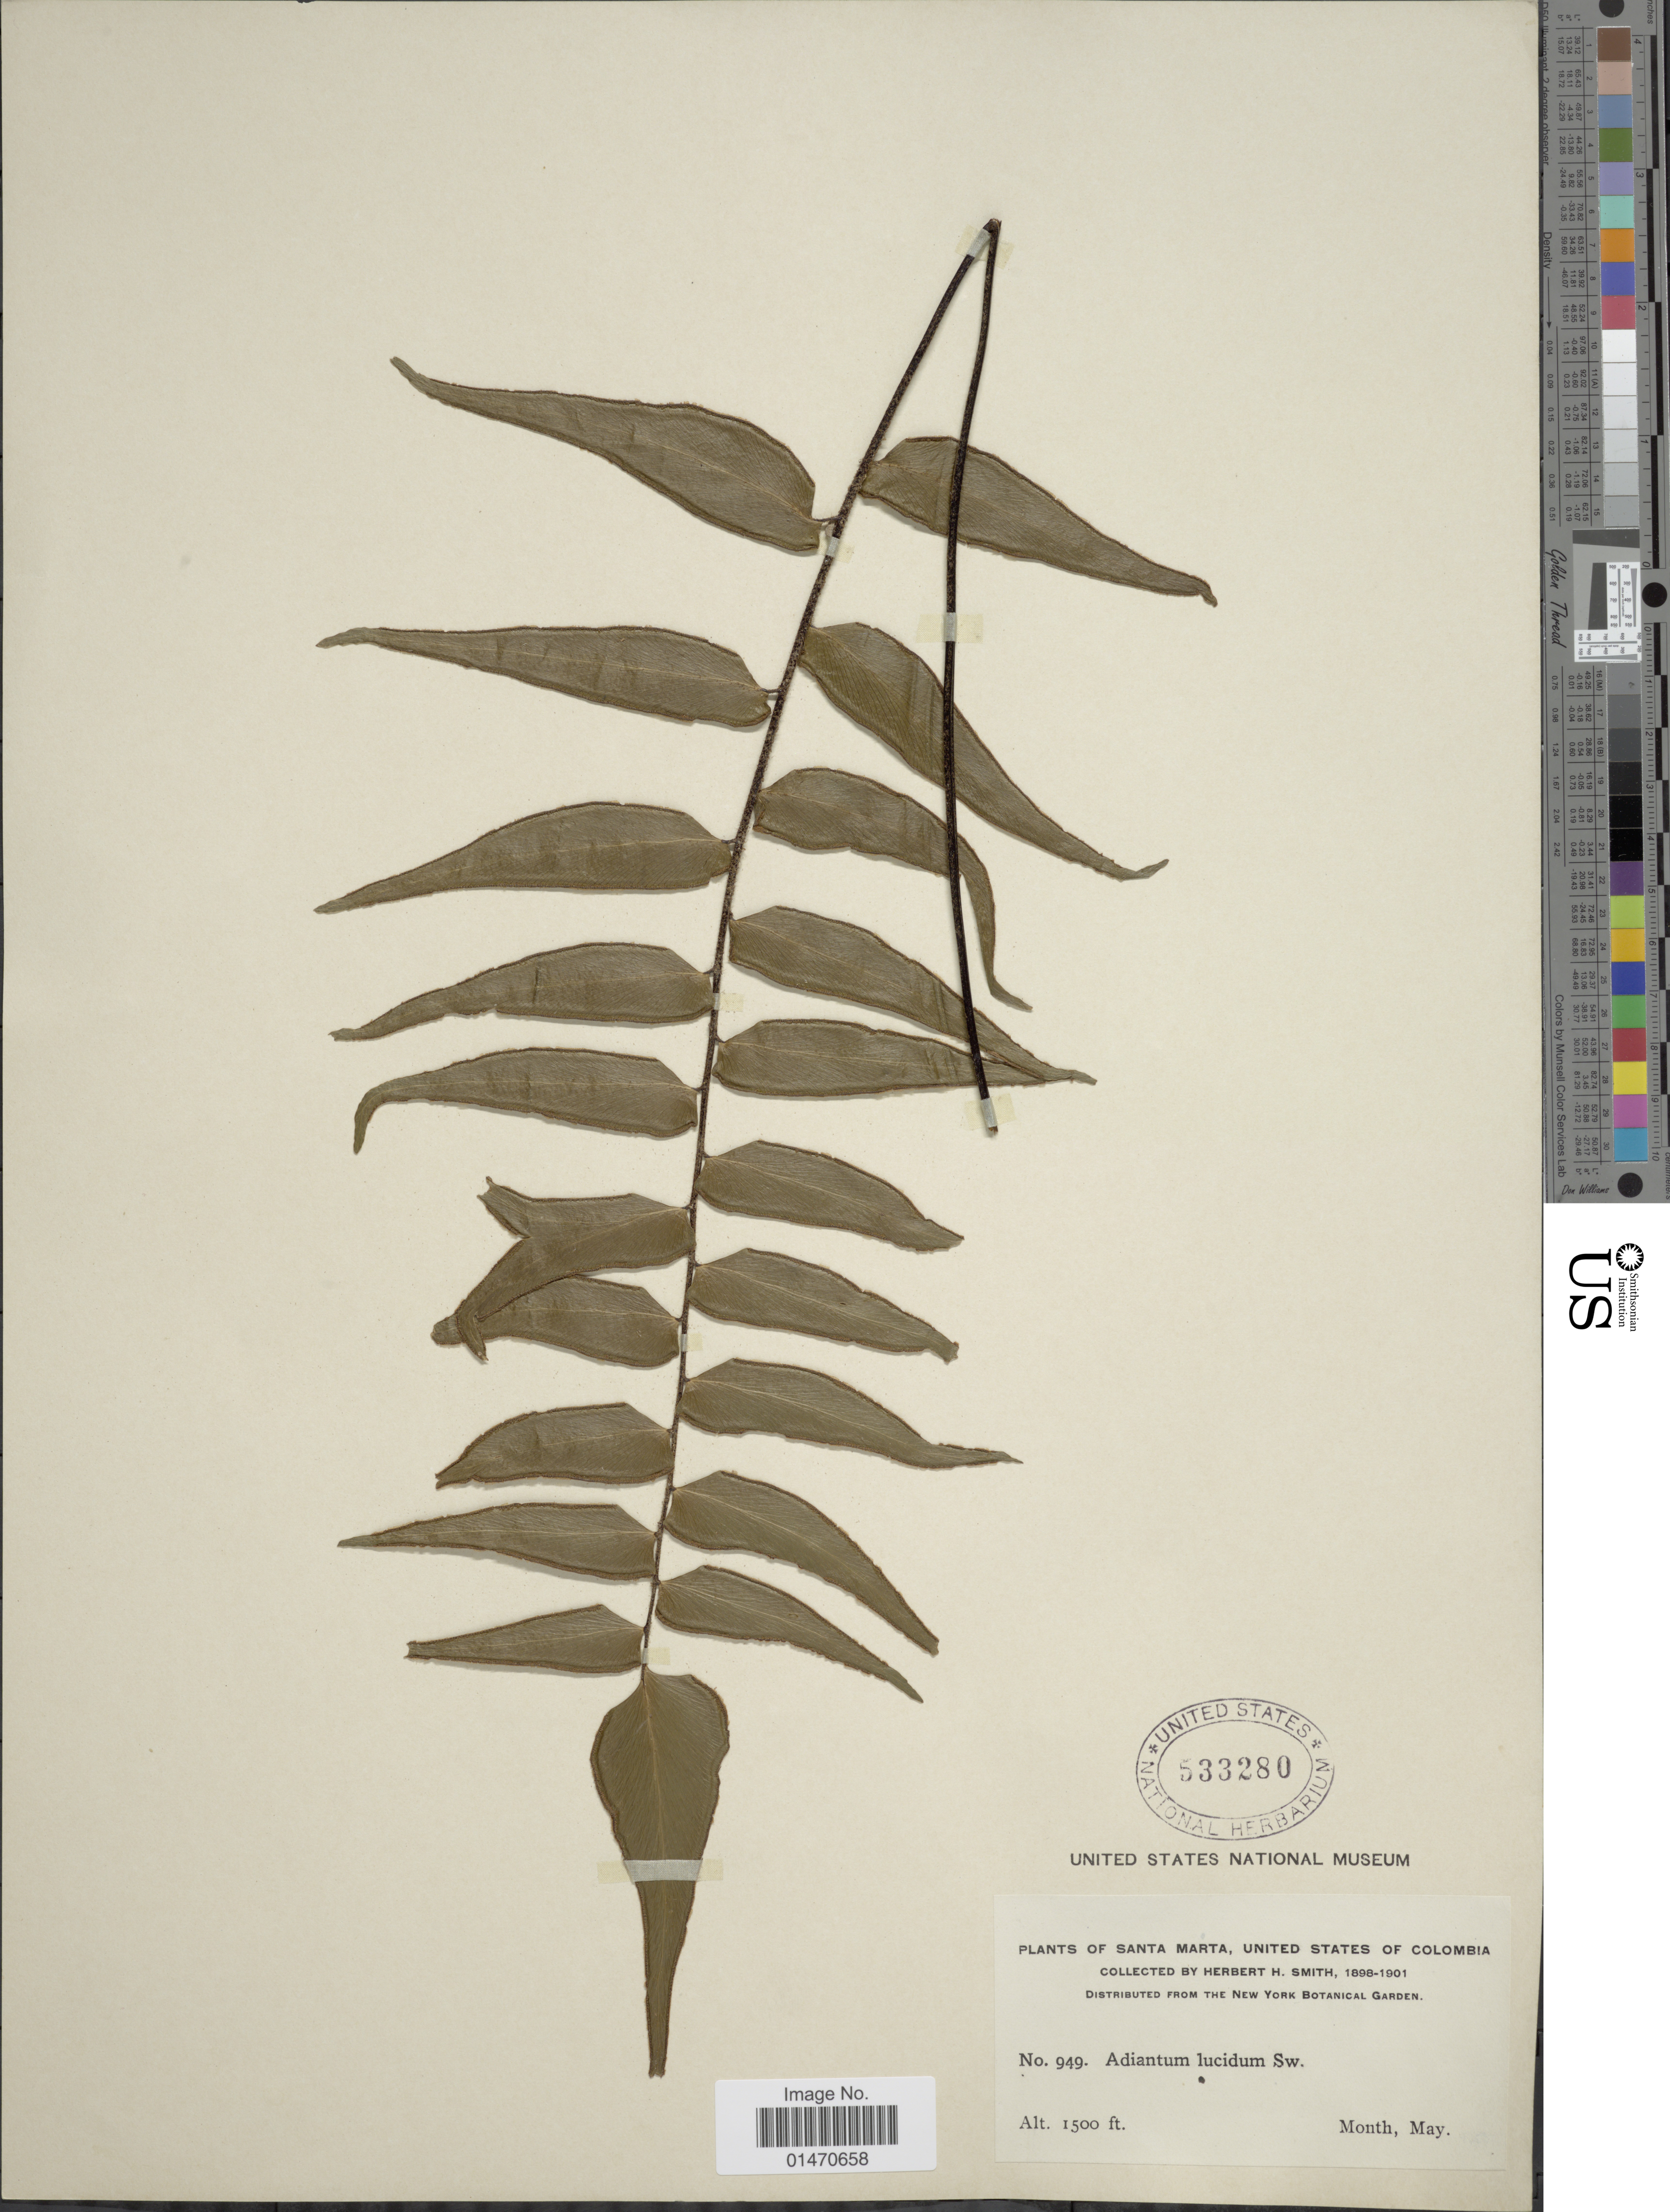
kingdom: Plantae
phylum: Tracheophyta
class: Polypodiopsida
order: Polypodiales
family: Pteridaceae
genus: Adiantum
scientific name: Adiantum lucidum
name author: (Cav.) Sw.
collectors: H. H. Smith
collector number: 949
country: Colombia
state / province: Magdalena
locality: Santa Marta, United States of Colombia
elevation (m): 457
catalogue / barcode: US 533280